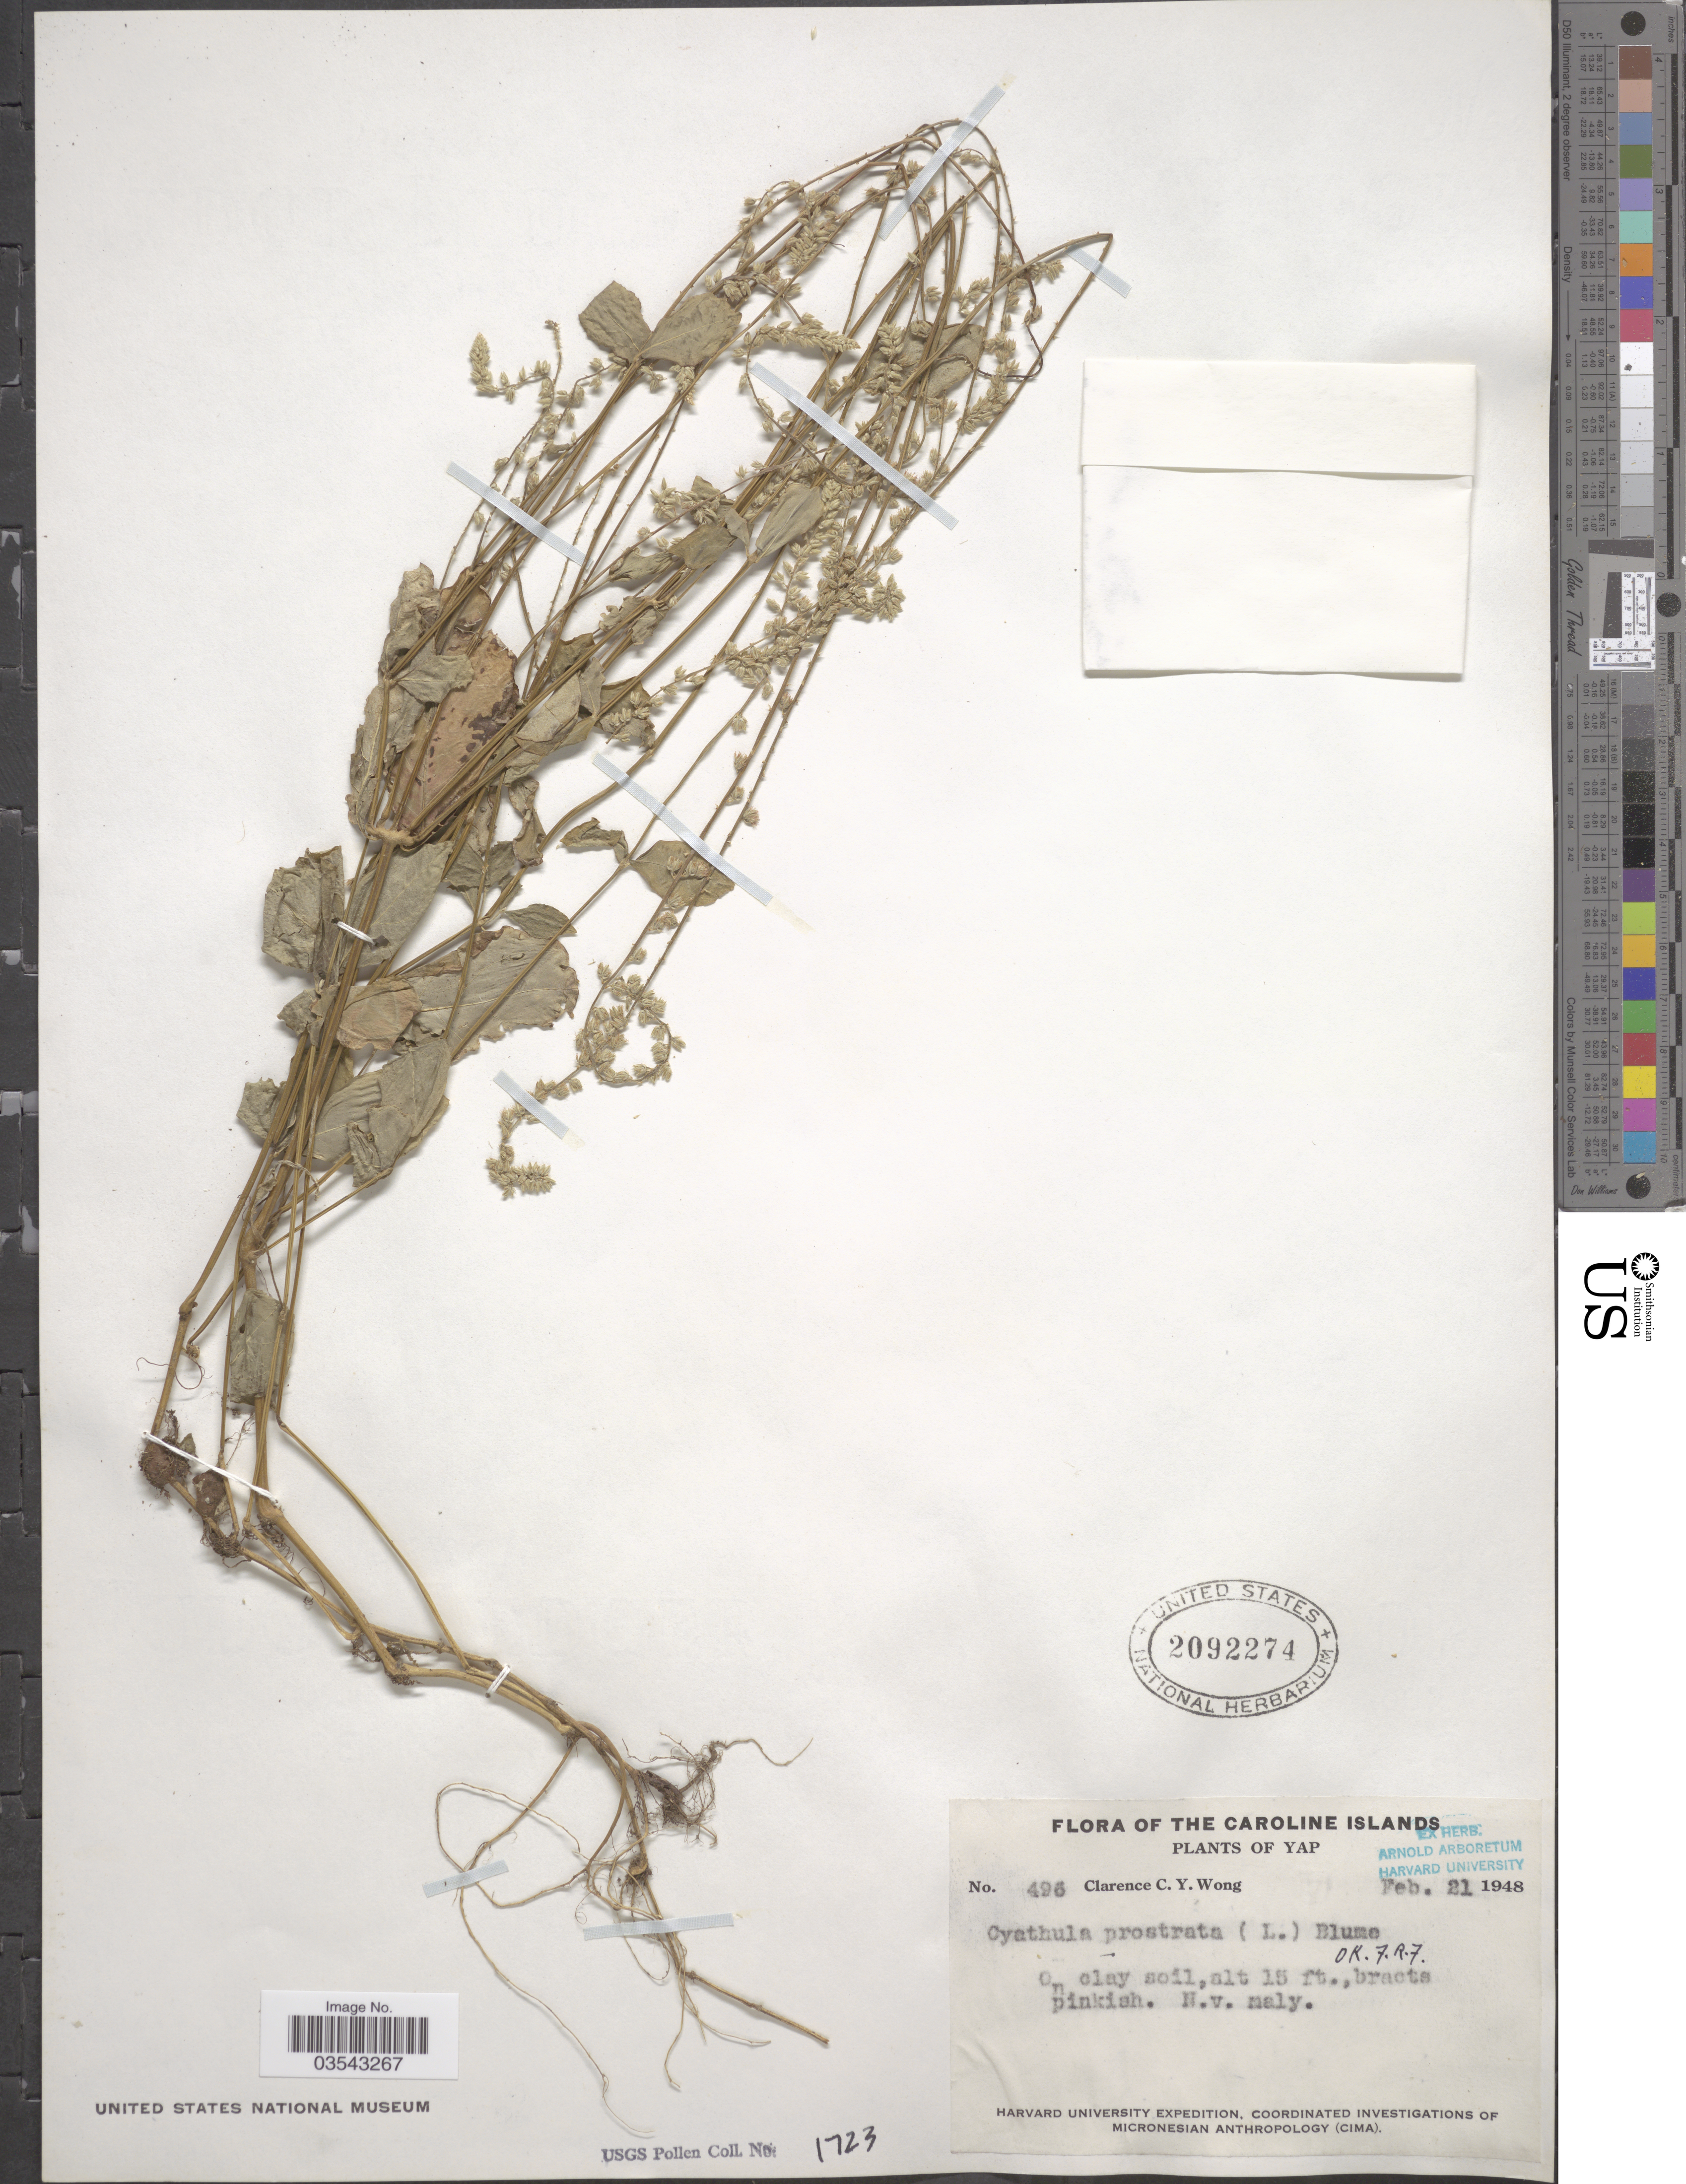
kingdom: Plantae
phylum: Tracheophyta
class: Magnoliopsida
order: Caryophyllales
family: Amaranthaceae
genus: Cyathula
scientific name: Cyathula prostrata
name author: (L.) Blume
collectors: C. Y. C. Wong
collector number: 496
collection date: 1948-02-21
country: Micronesia, Federated States of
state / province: Yap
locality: The Caroline Islands. Yap.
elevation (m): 5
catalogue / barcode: US 2092274